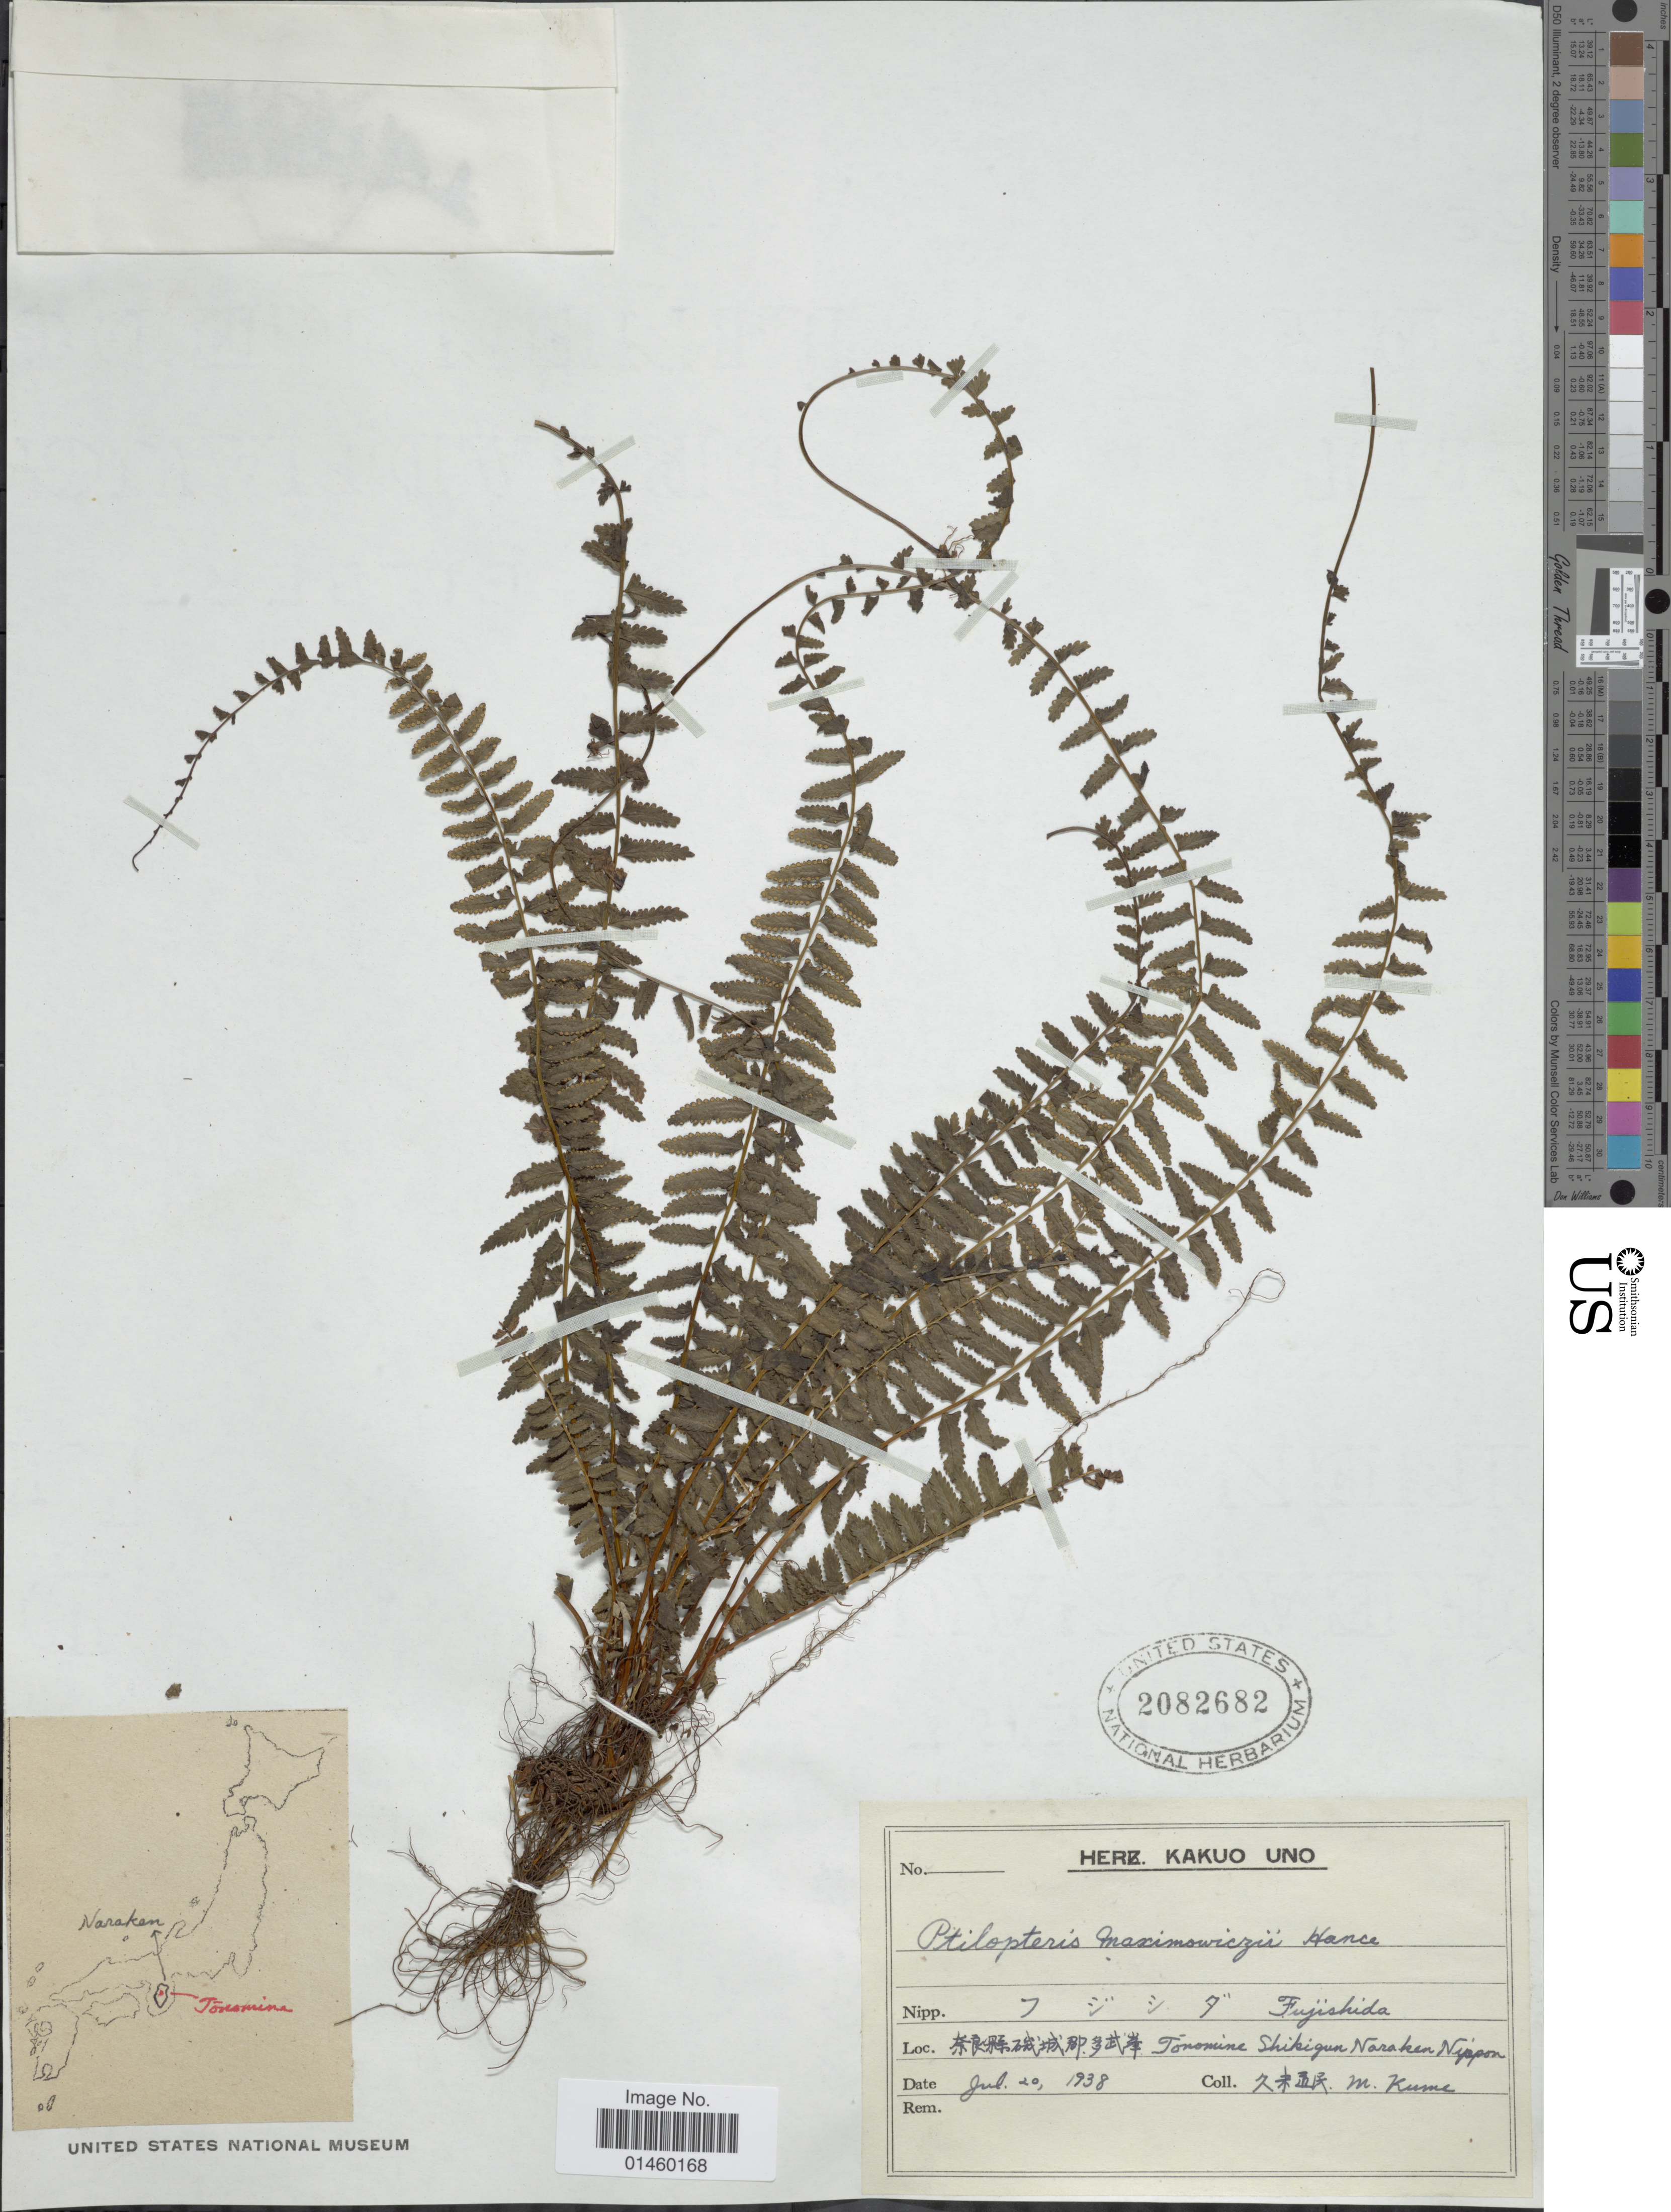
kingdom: Plantae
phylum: Tracheophyta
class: Polypodiopsida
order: Polypodiales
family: Dennstaedtiaceae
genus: Monachosorum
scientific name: Monachosorum maximowiczii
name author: (Baker) Hayata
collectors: M. Kume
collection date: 1938-07-20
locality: Tonomine Shikigun Nara-ken Nippon.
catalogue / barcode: US 2082682